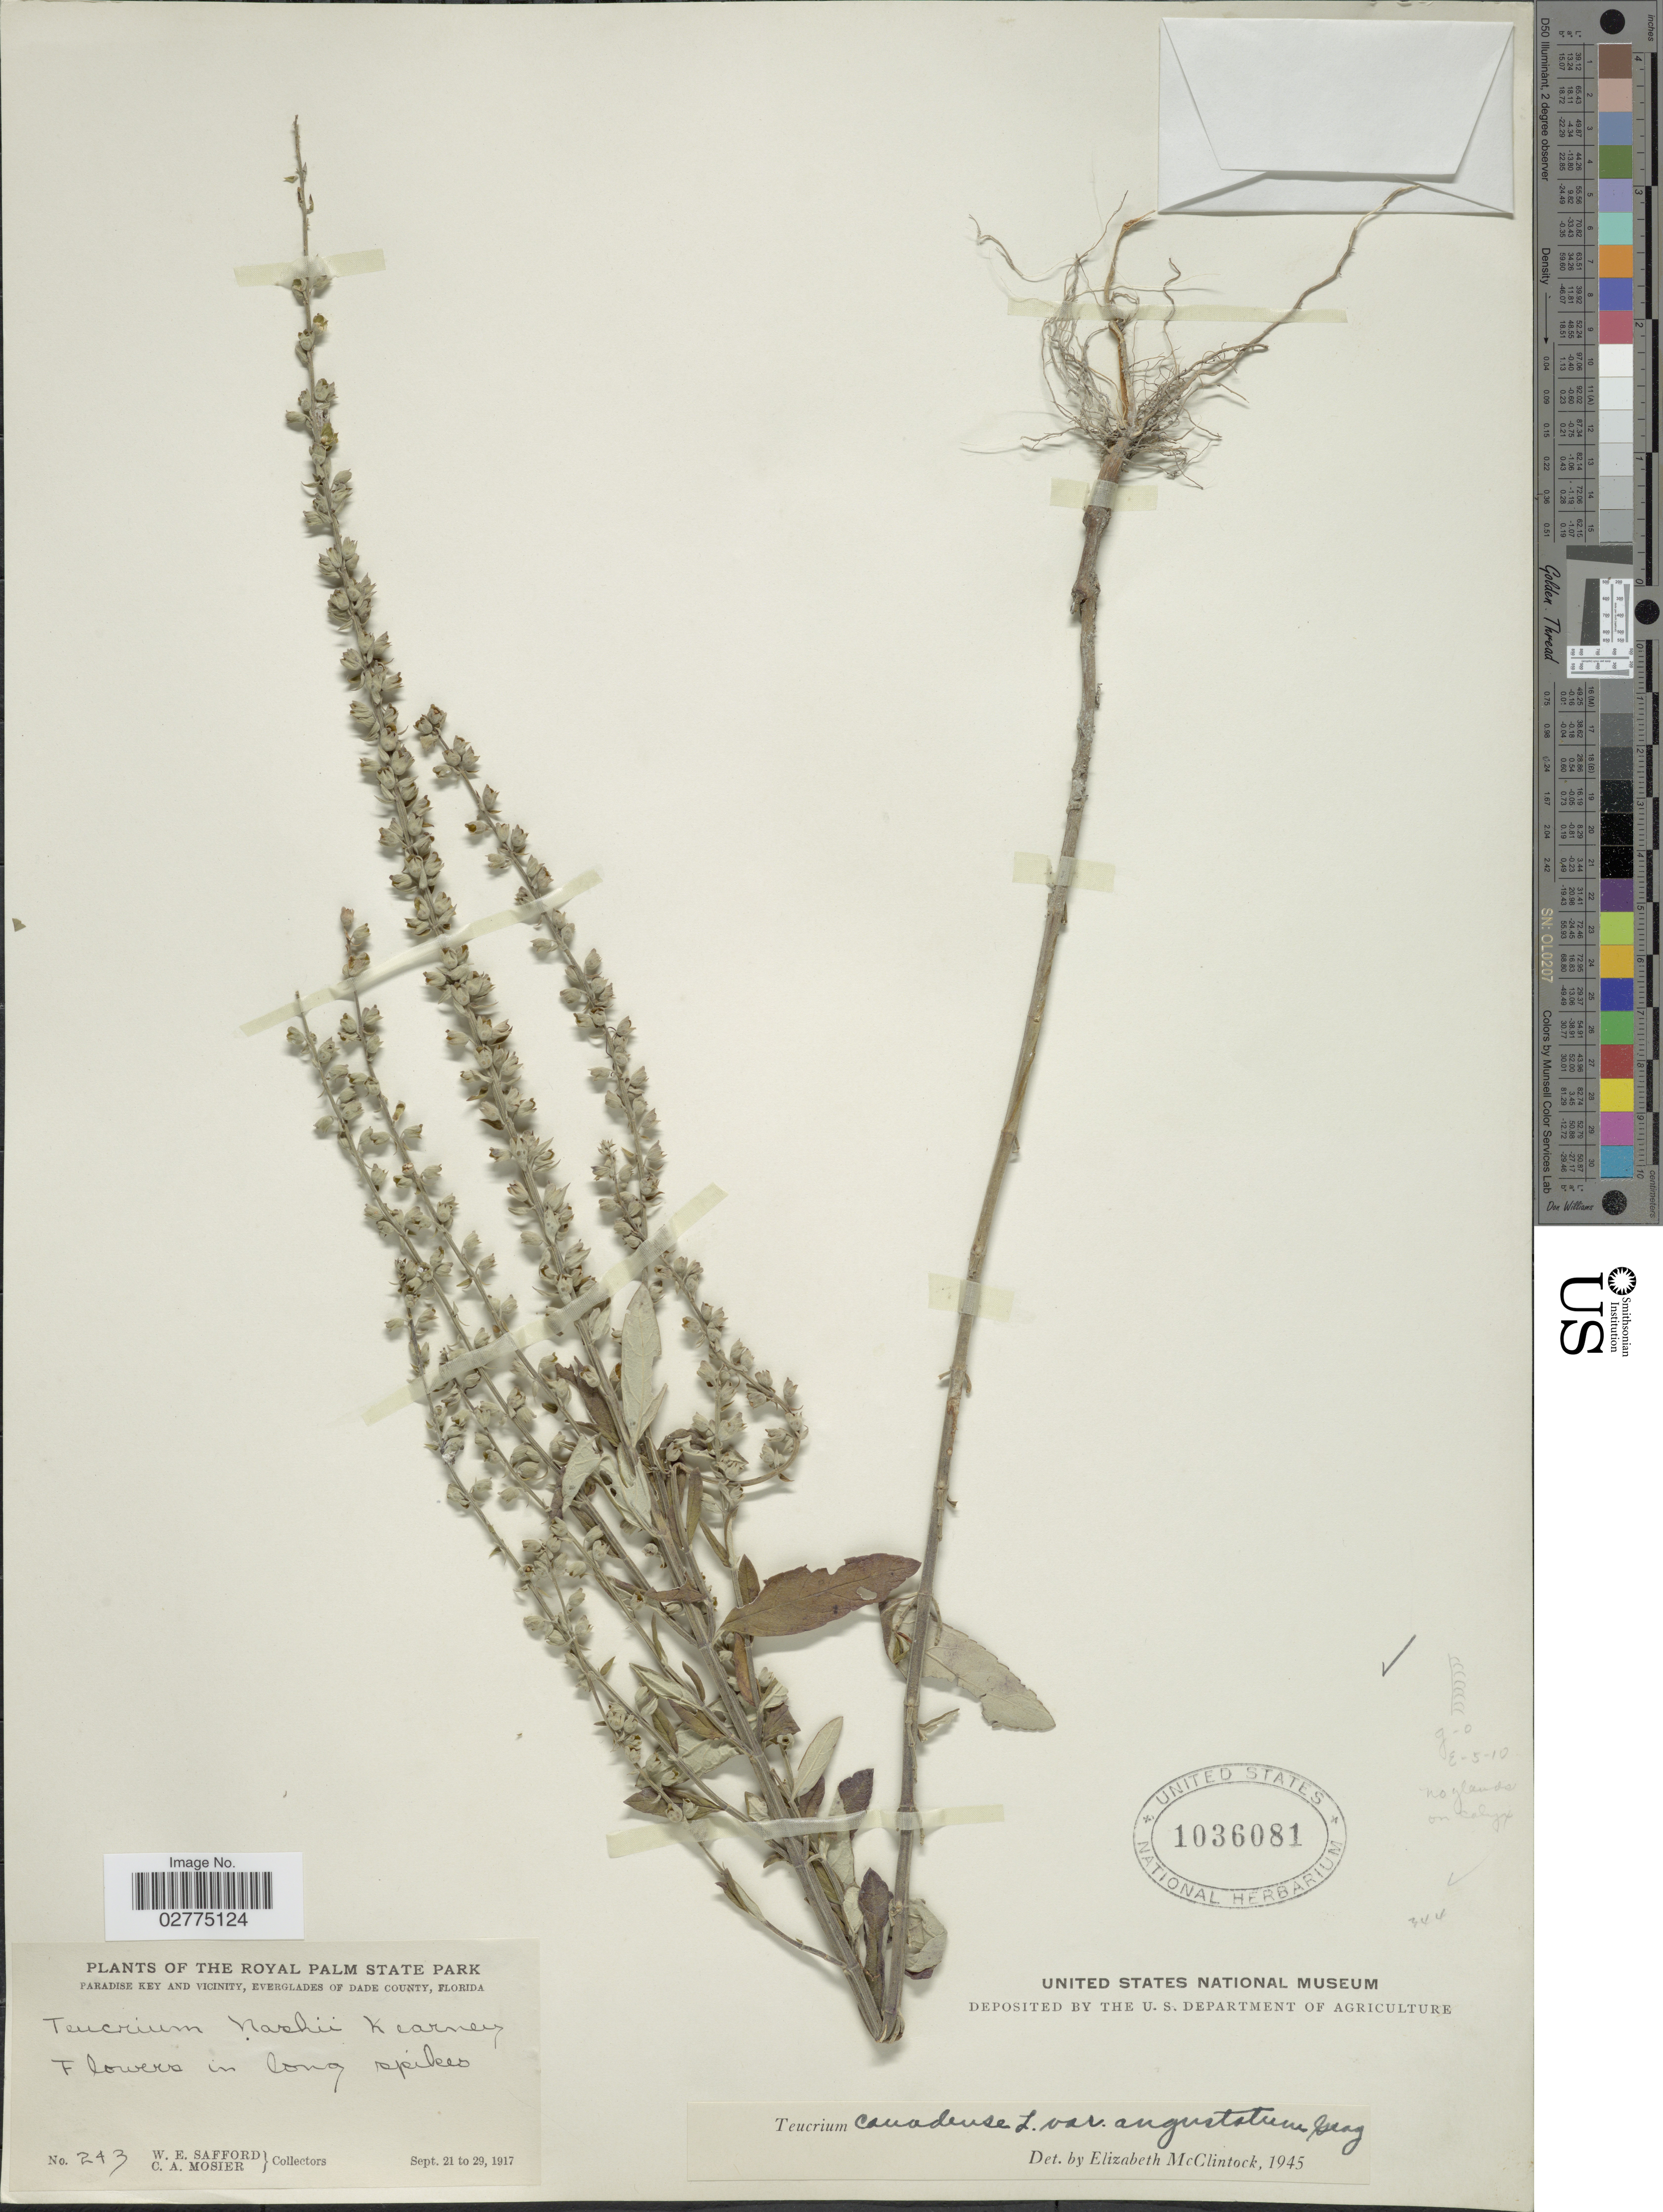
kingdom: Plantae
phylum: Tracheophyta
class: Magnoliopsida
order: Lamiales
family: Lamiaceae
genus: Teucrium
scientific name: Teucrium canadense var. angustatum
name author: A. Gray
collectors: W. E. Safford & C. A. Mosier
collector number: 243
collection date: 1917-09-21/1917-09-29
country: United States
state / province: Florida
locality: The Royal Palm State Park, Paradise Key and Vicinity, Everglades of Dade County, Florida.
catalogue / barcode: US 1036081